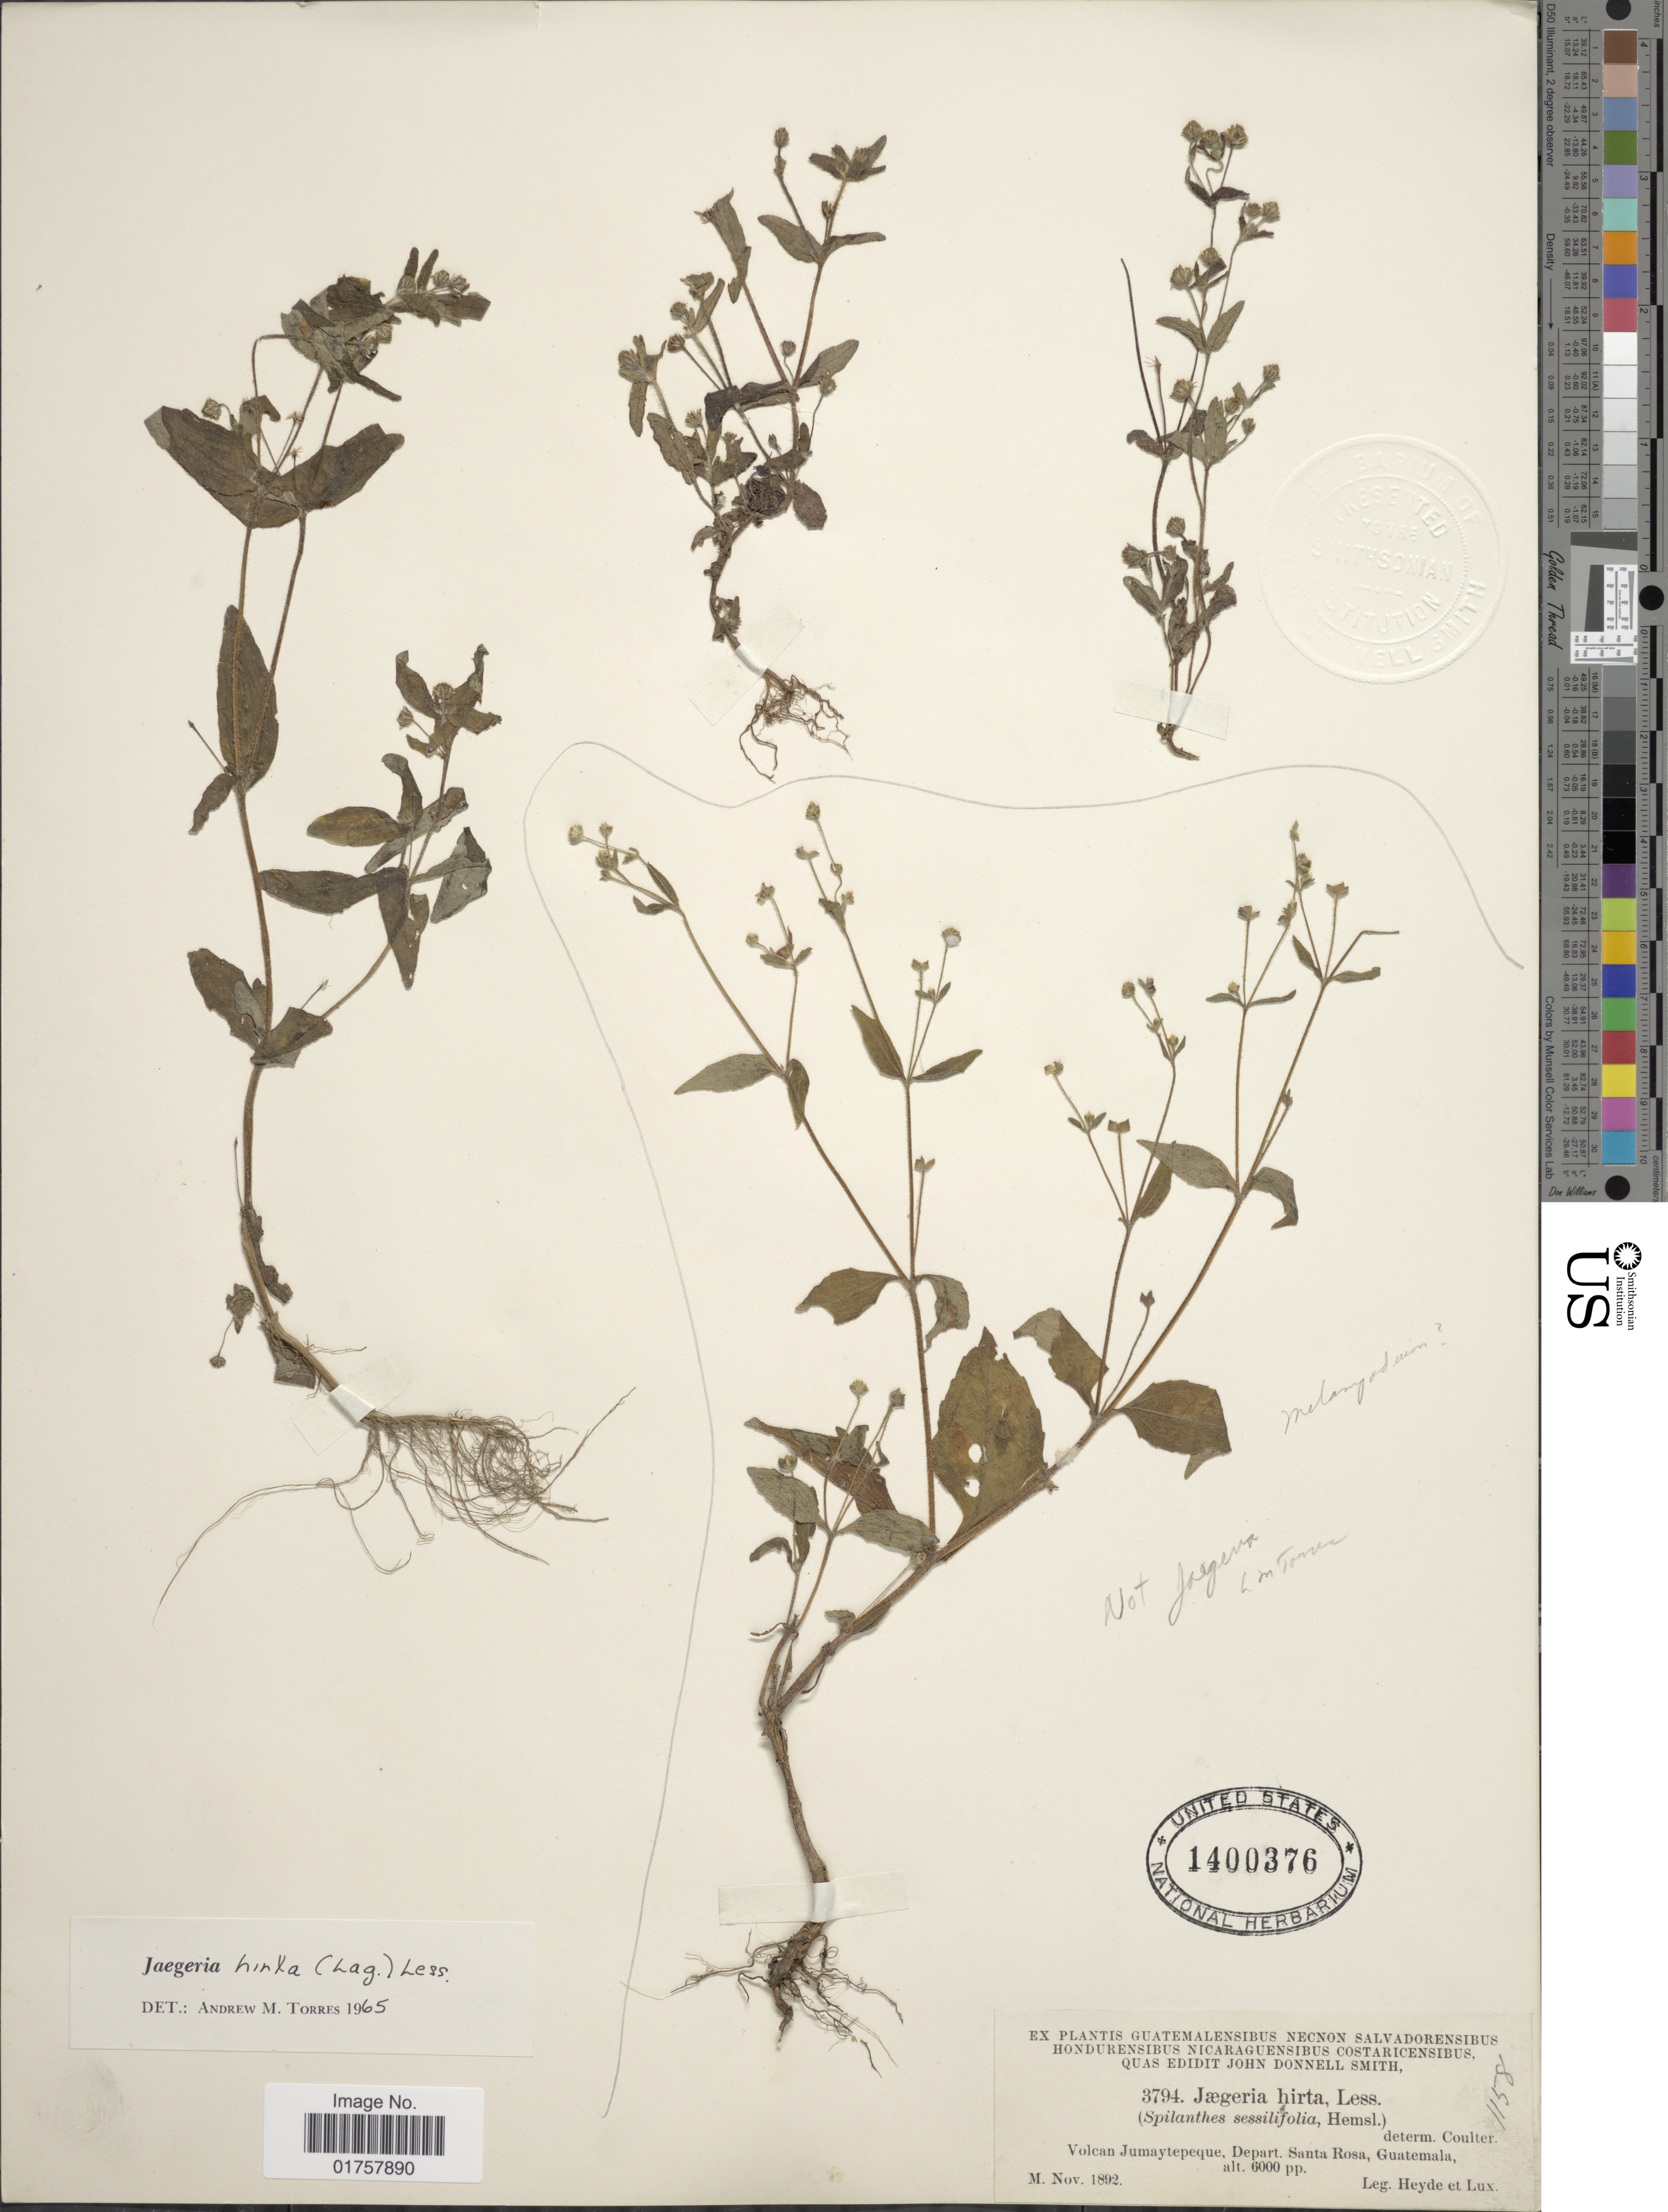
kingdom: Plantae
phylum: Tracheophyta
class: Magnoliopsida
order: Asterales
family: Asteraceae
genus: Jaegeria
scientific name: Jaegeria hirta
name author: (Lag.) Less.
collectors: Heyde & Lux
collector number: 3794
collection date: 1892-11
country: Guatemala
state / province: Santa Rosa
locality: Volcan Jumaytepeque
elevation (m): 1829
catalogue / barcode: US 1400376